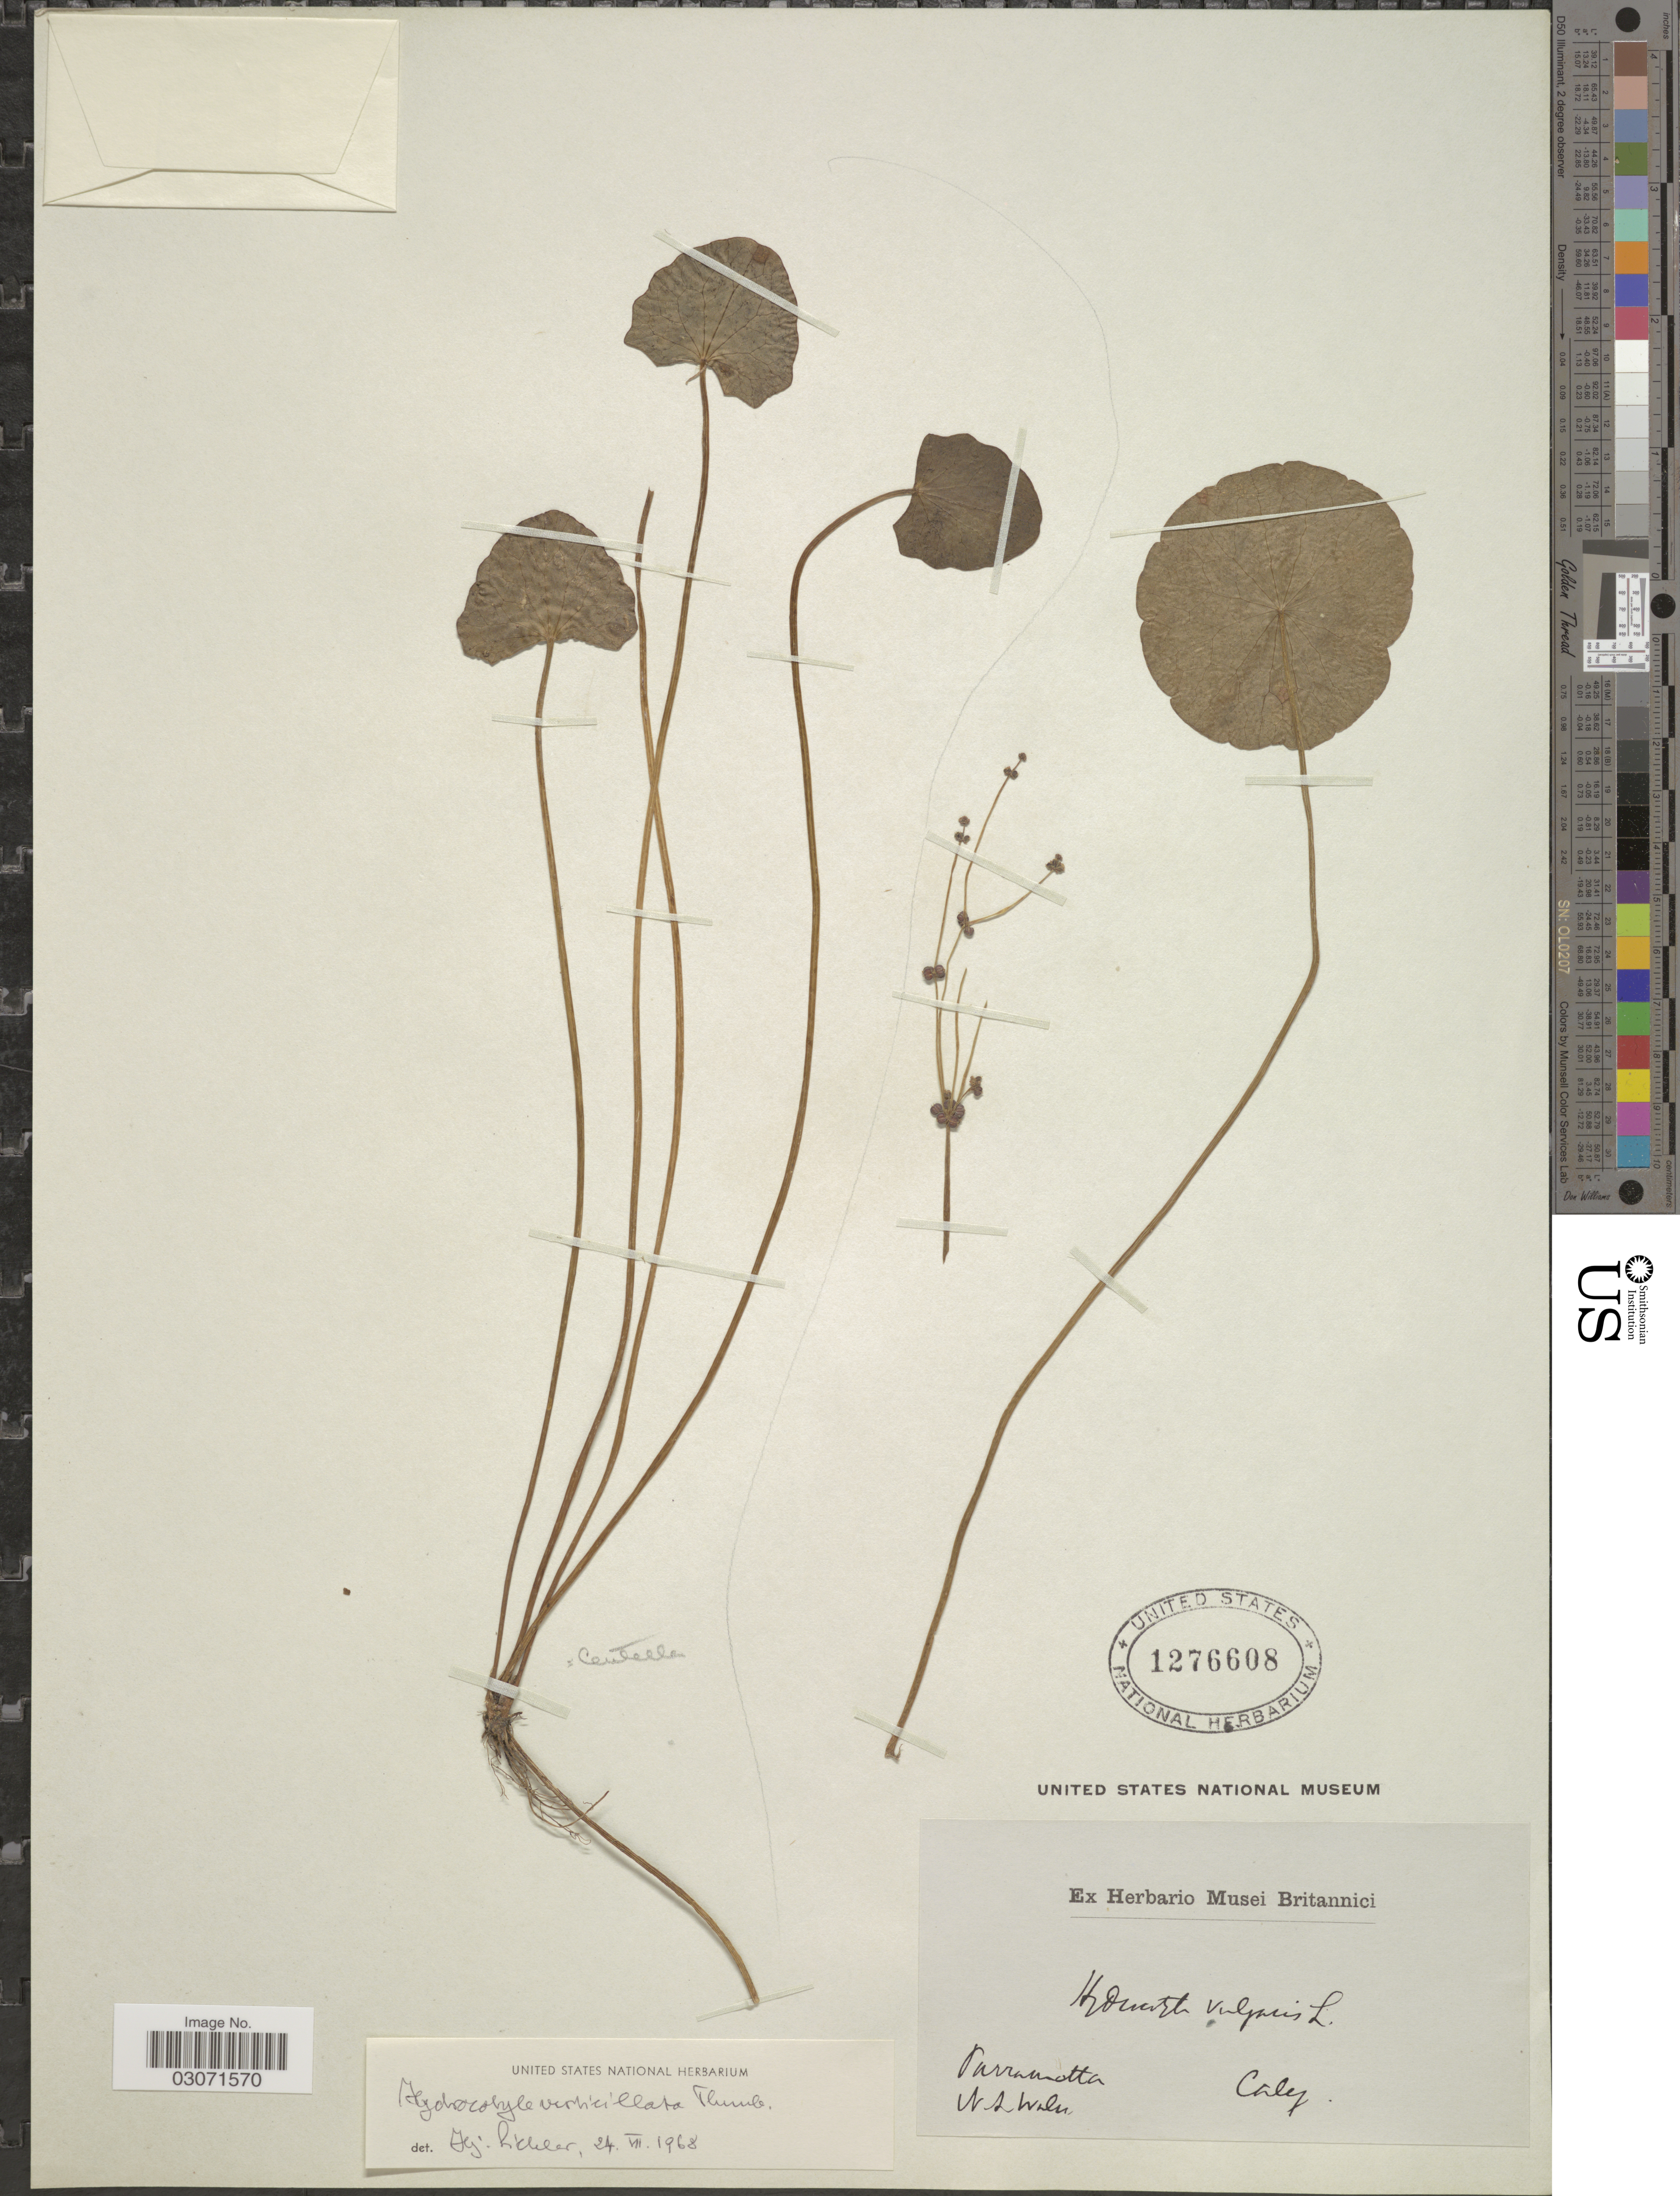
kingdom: Plantae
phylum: Tracheophyta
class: Magnoliopsida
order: Apiales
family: Araliaceae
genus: Hydrocotyle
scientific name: Hydrocotyle verticillata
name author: Thunb.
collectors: -. Caley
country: Australia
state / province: New South Wales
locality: Parramatta. N. S. Wales.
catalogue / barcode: US 1276608